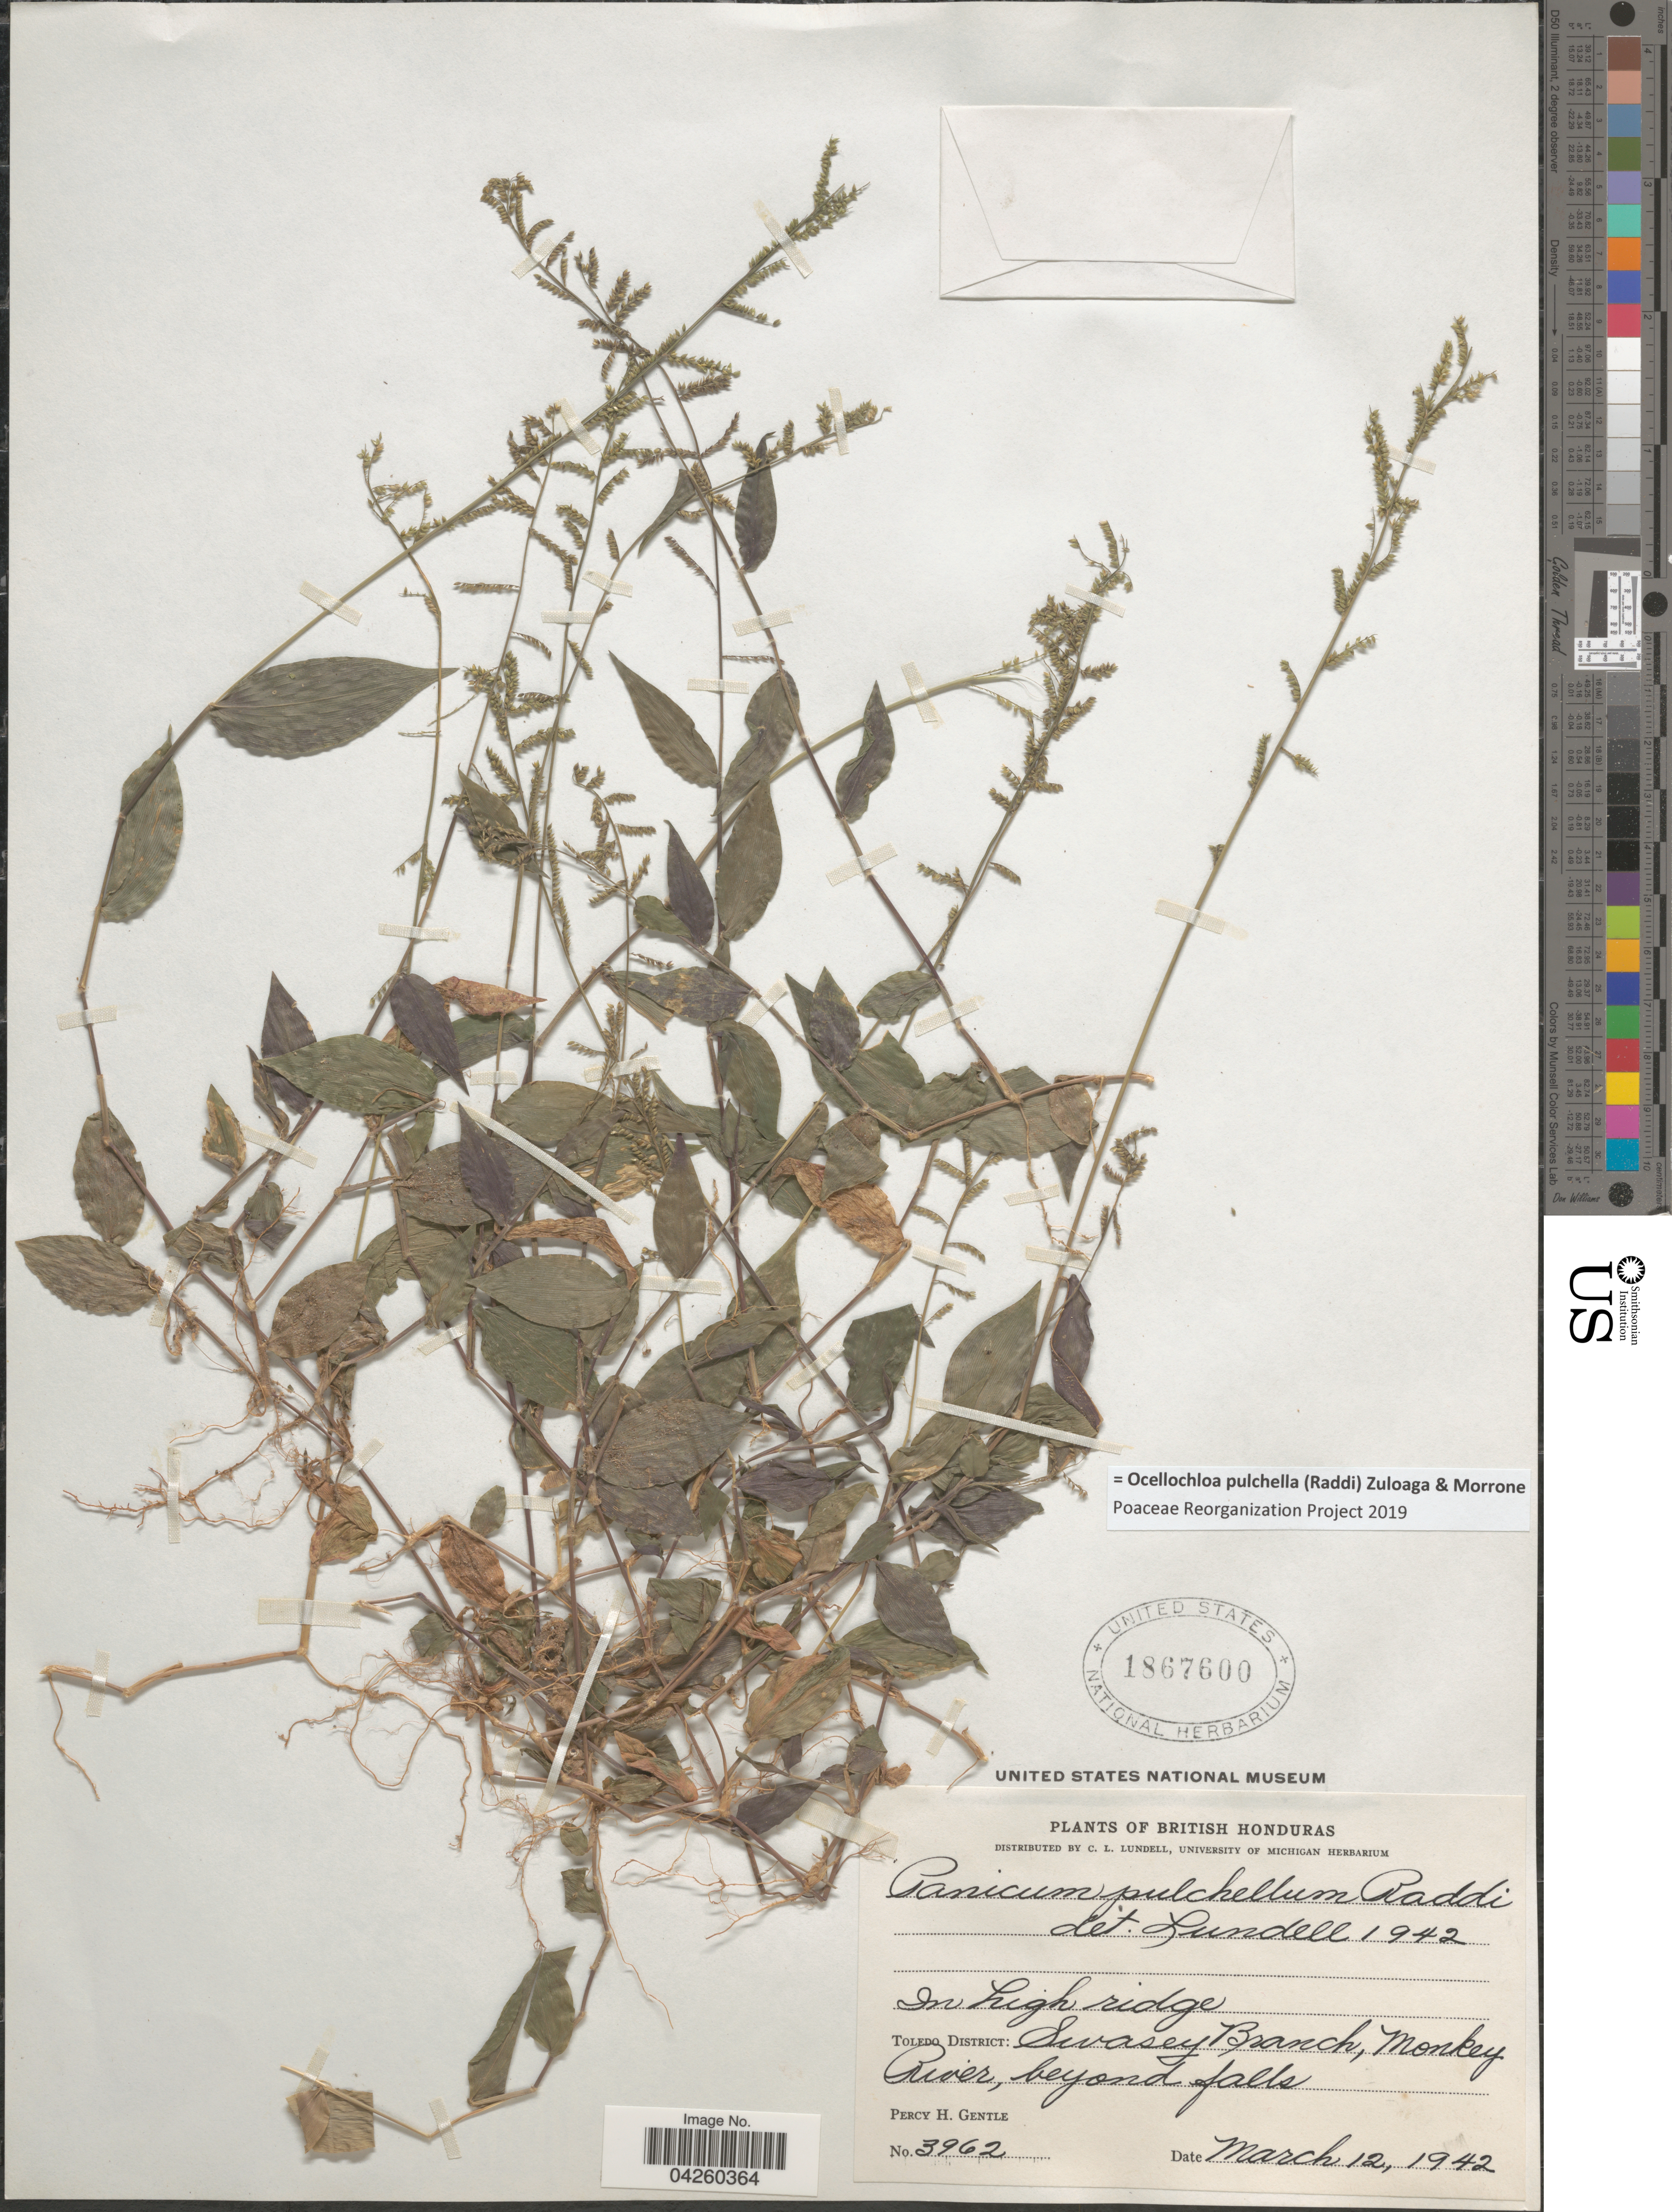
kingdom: Plantae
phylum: Tracheophyta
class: Liliopsida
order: Poales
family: Poaceae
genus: Ocellochloa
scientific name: Ocellochloa pulchella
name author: (Raddi) Zuloaga & Morrone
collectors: P. H. Gentle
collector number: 3962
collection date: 1942-03-12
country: Belize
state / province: Toledo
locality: British Honduras. Toledo District: Swasey Branch, Monkey River.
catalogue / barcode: US 1867600